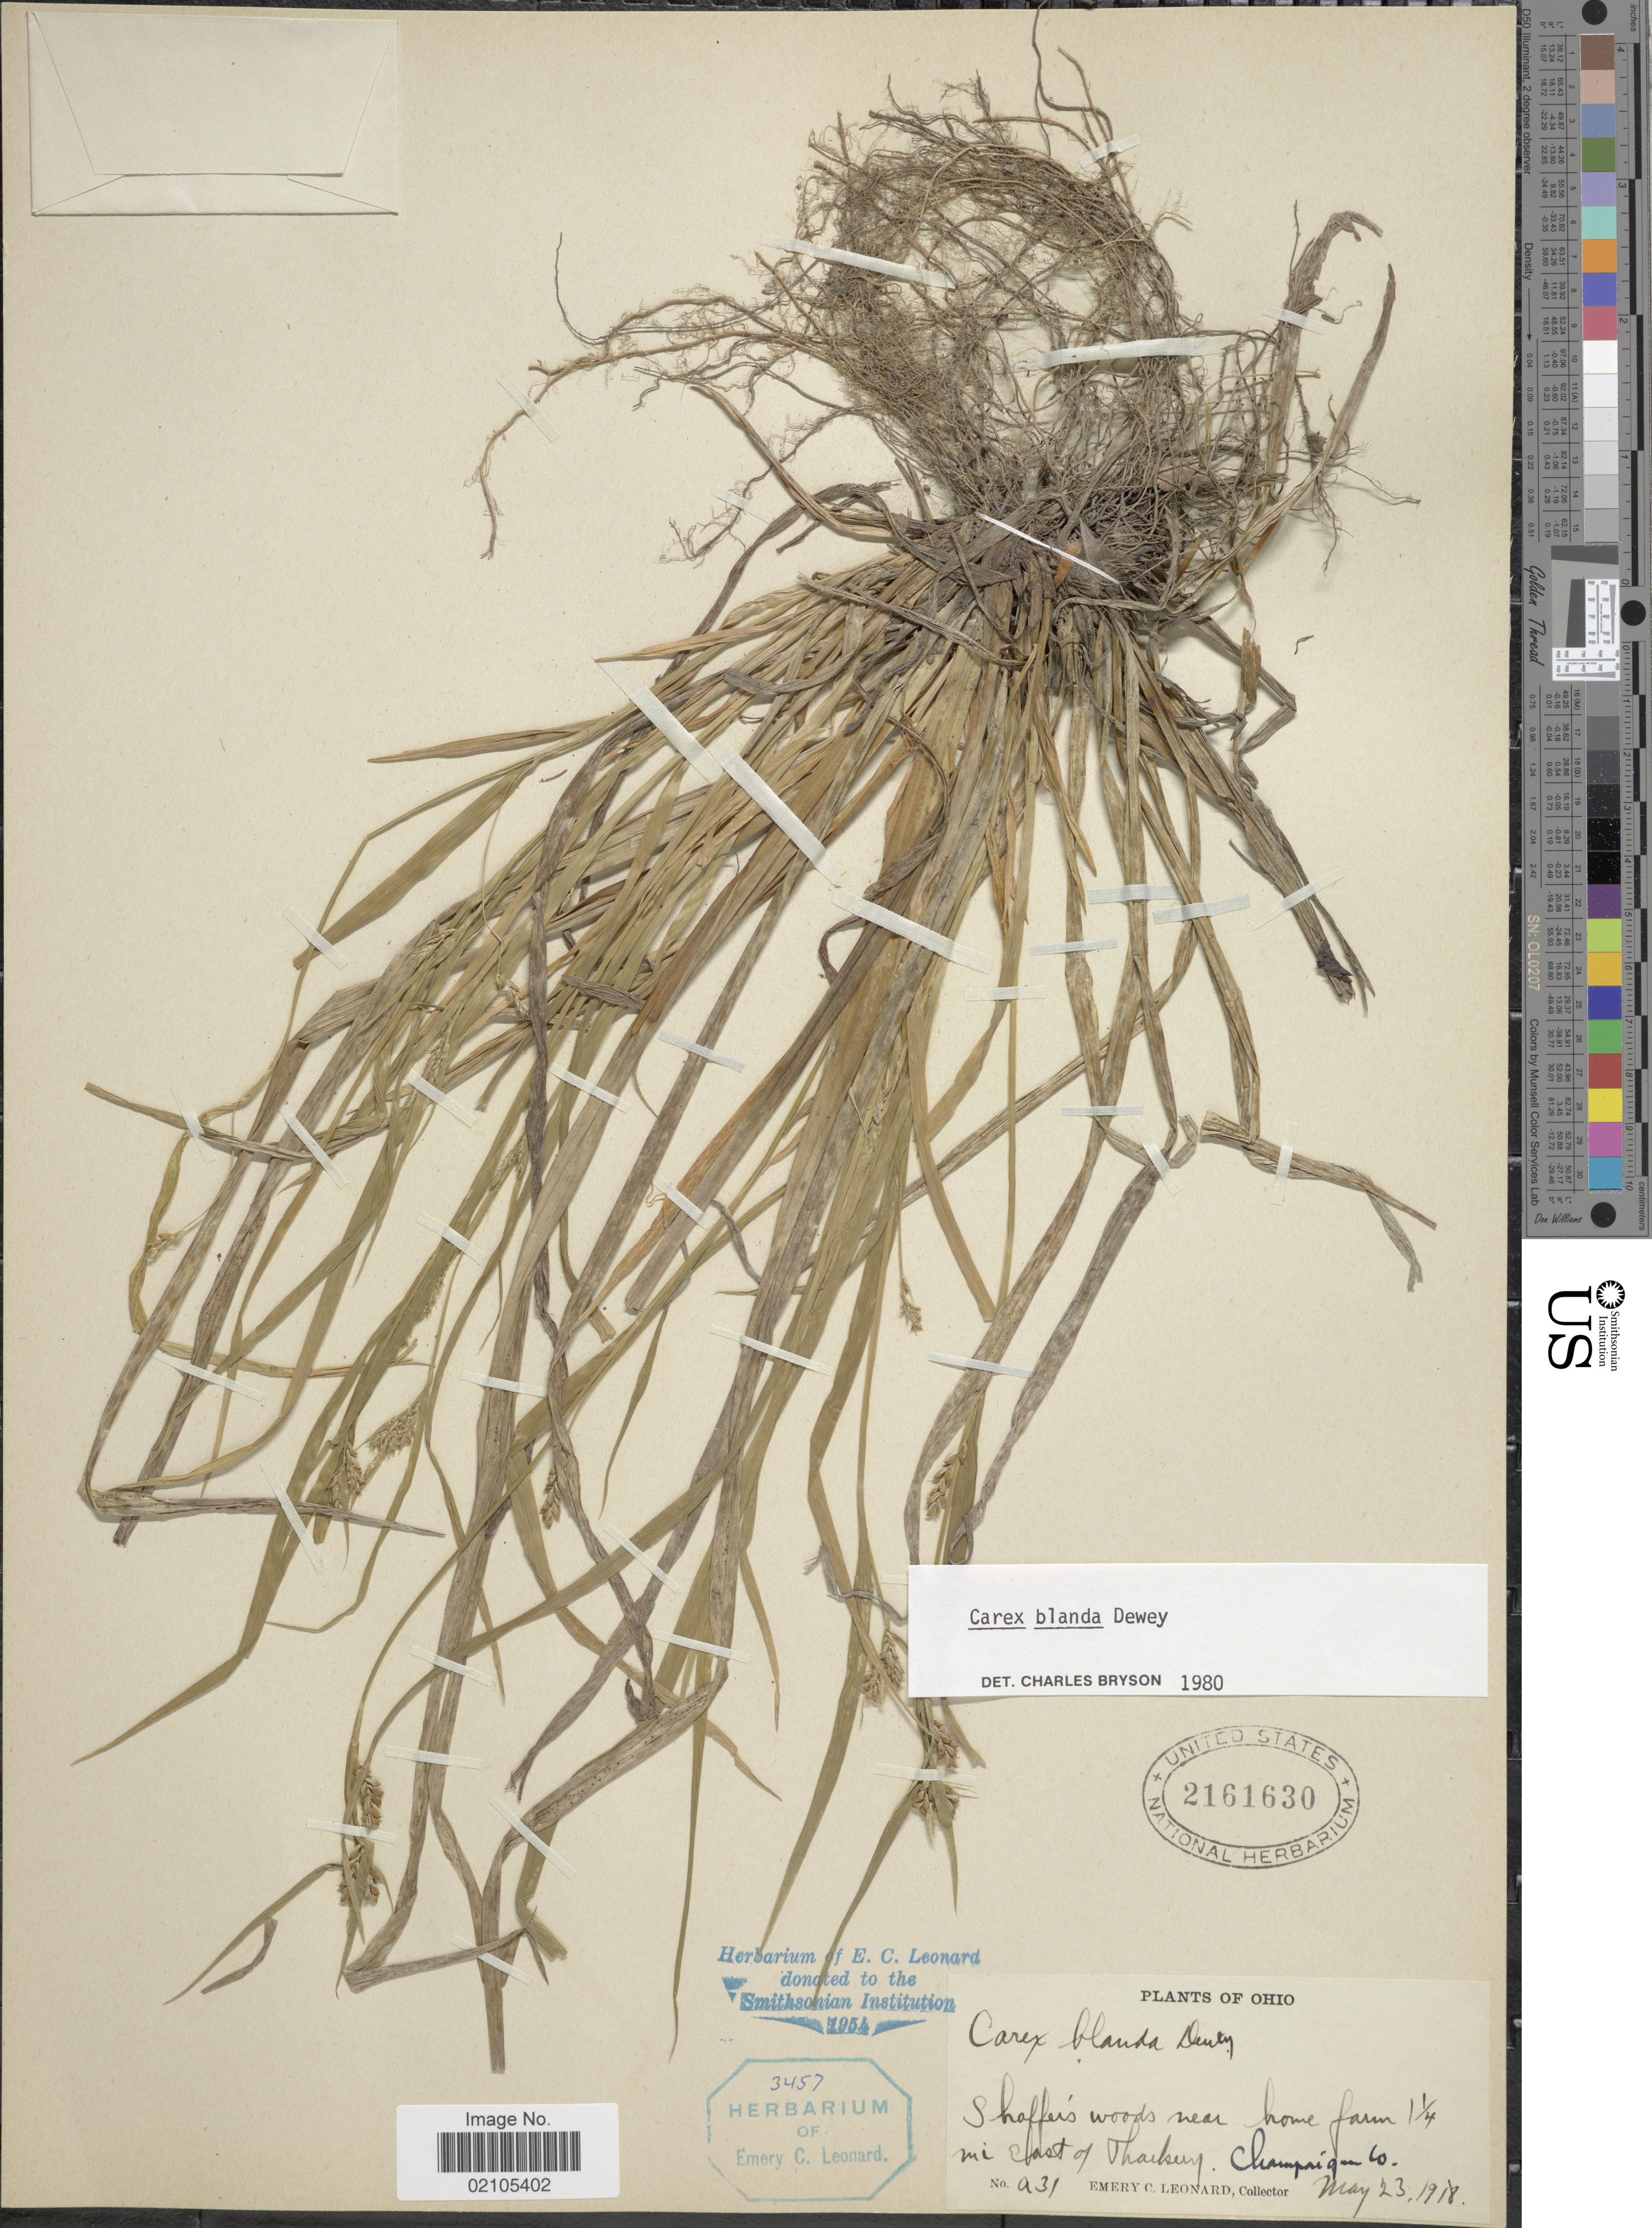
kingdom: Plantae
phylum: Tracheophyta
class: Liliopsida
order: Poales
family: Cyperaceae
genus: Carex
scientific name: Carex blanda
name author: Dewey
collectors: E. C. Leonard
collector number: a31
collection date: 1918-05-23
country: United States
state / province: Ohio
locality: Shaffer's woods near home farm 1 1/4 mi East of Thackery. Champaign Co.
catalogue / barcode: US 2161630